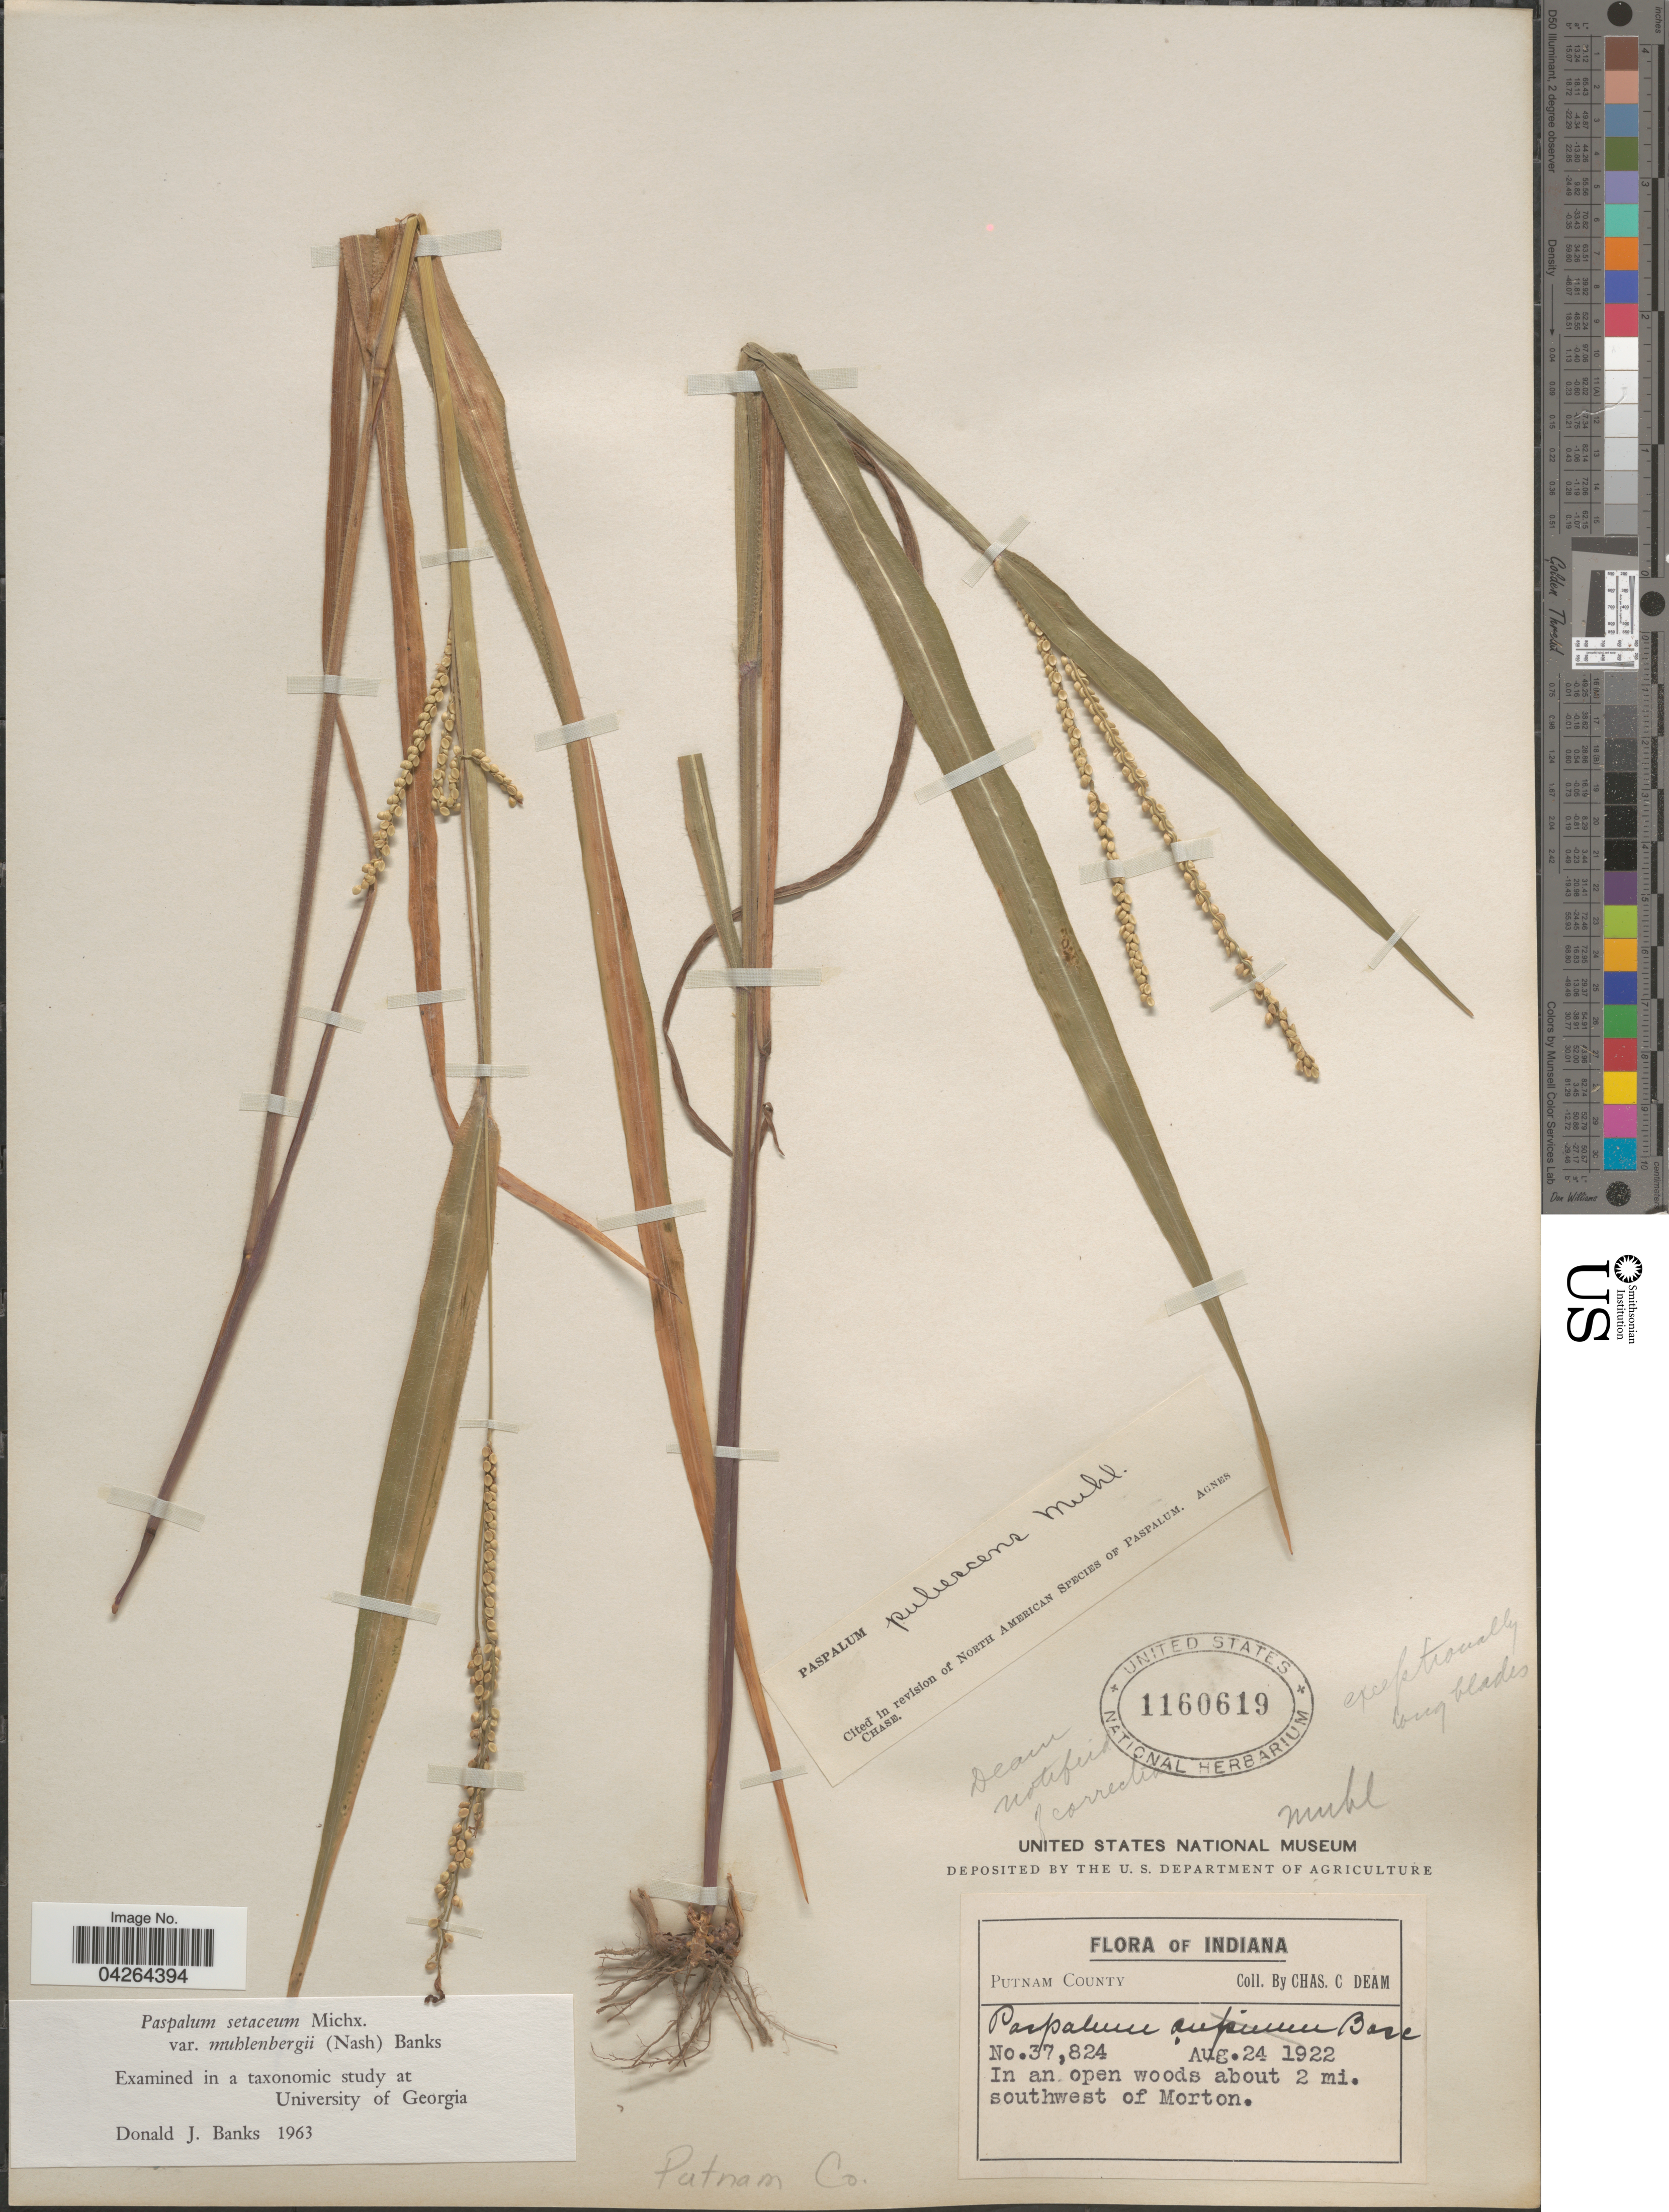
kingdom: Plantae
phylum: Tracheophyta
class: Liliopsida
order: Poales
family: Poaceae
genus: Paspalum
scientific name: Paspalum setaceum var. muhlenbergii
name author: (Nash) D.J. Banks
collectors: C. C. Deam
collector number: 37824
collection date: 1922-08-24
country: United States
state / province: Indiana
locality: Putnam County. In an open woods about 2 mi. southwest of Morton. Putnam Co.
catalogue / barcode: US 1160619